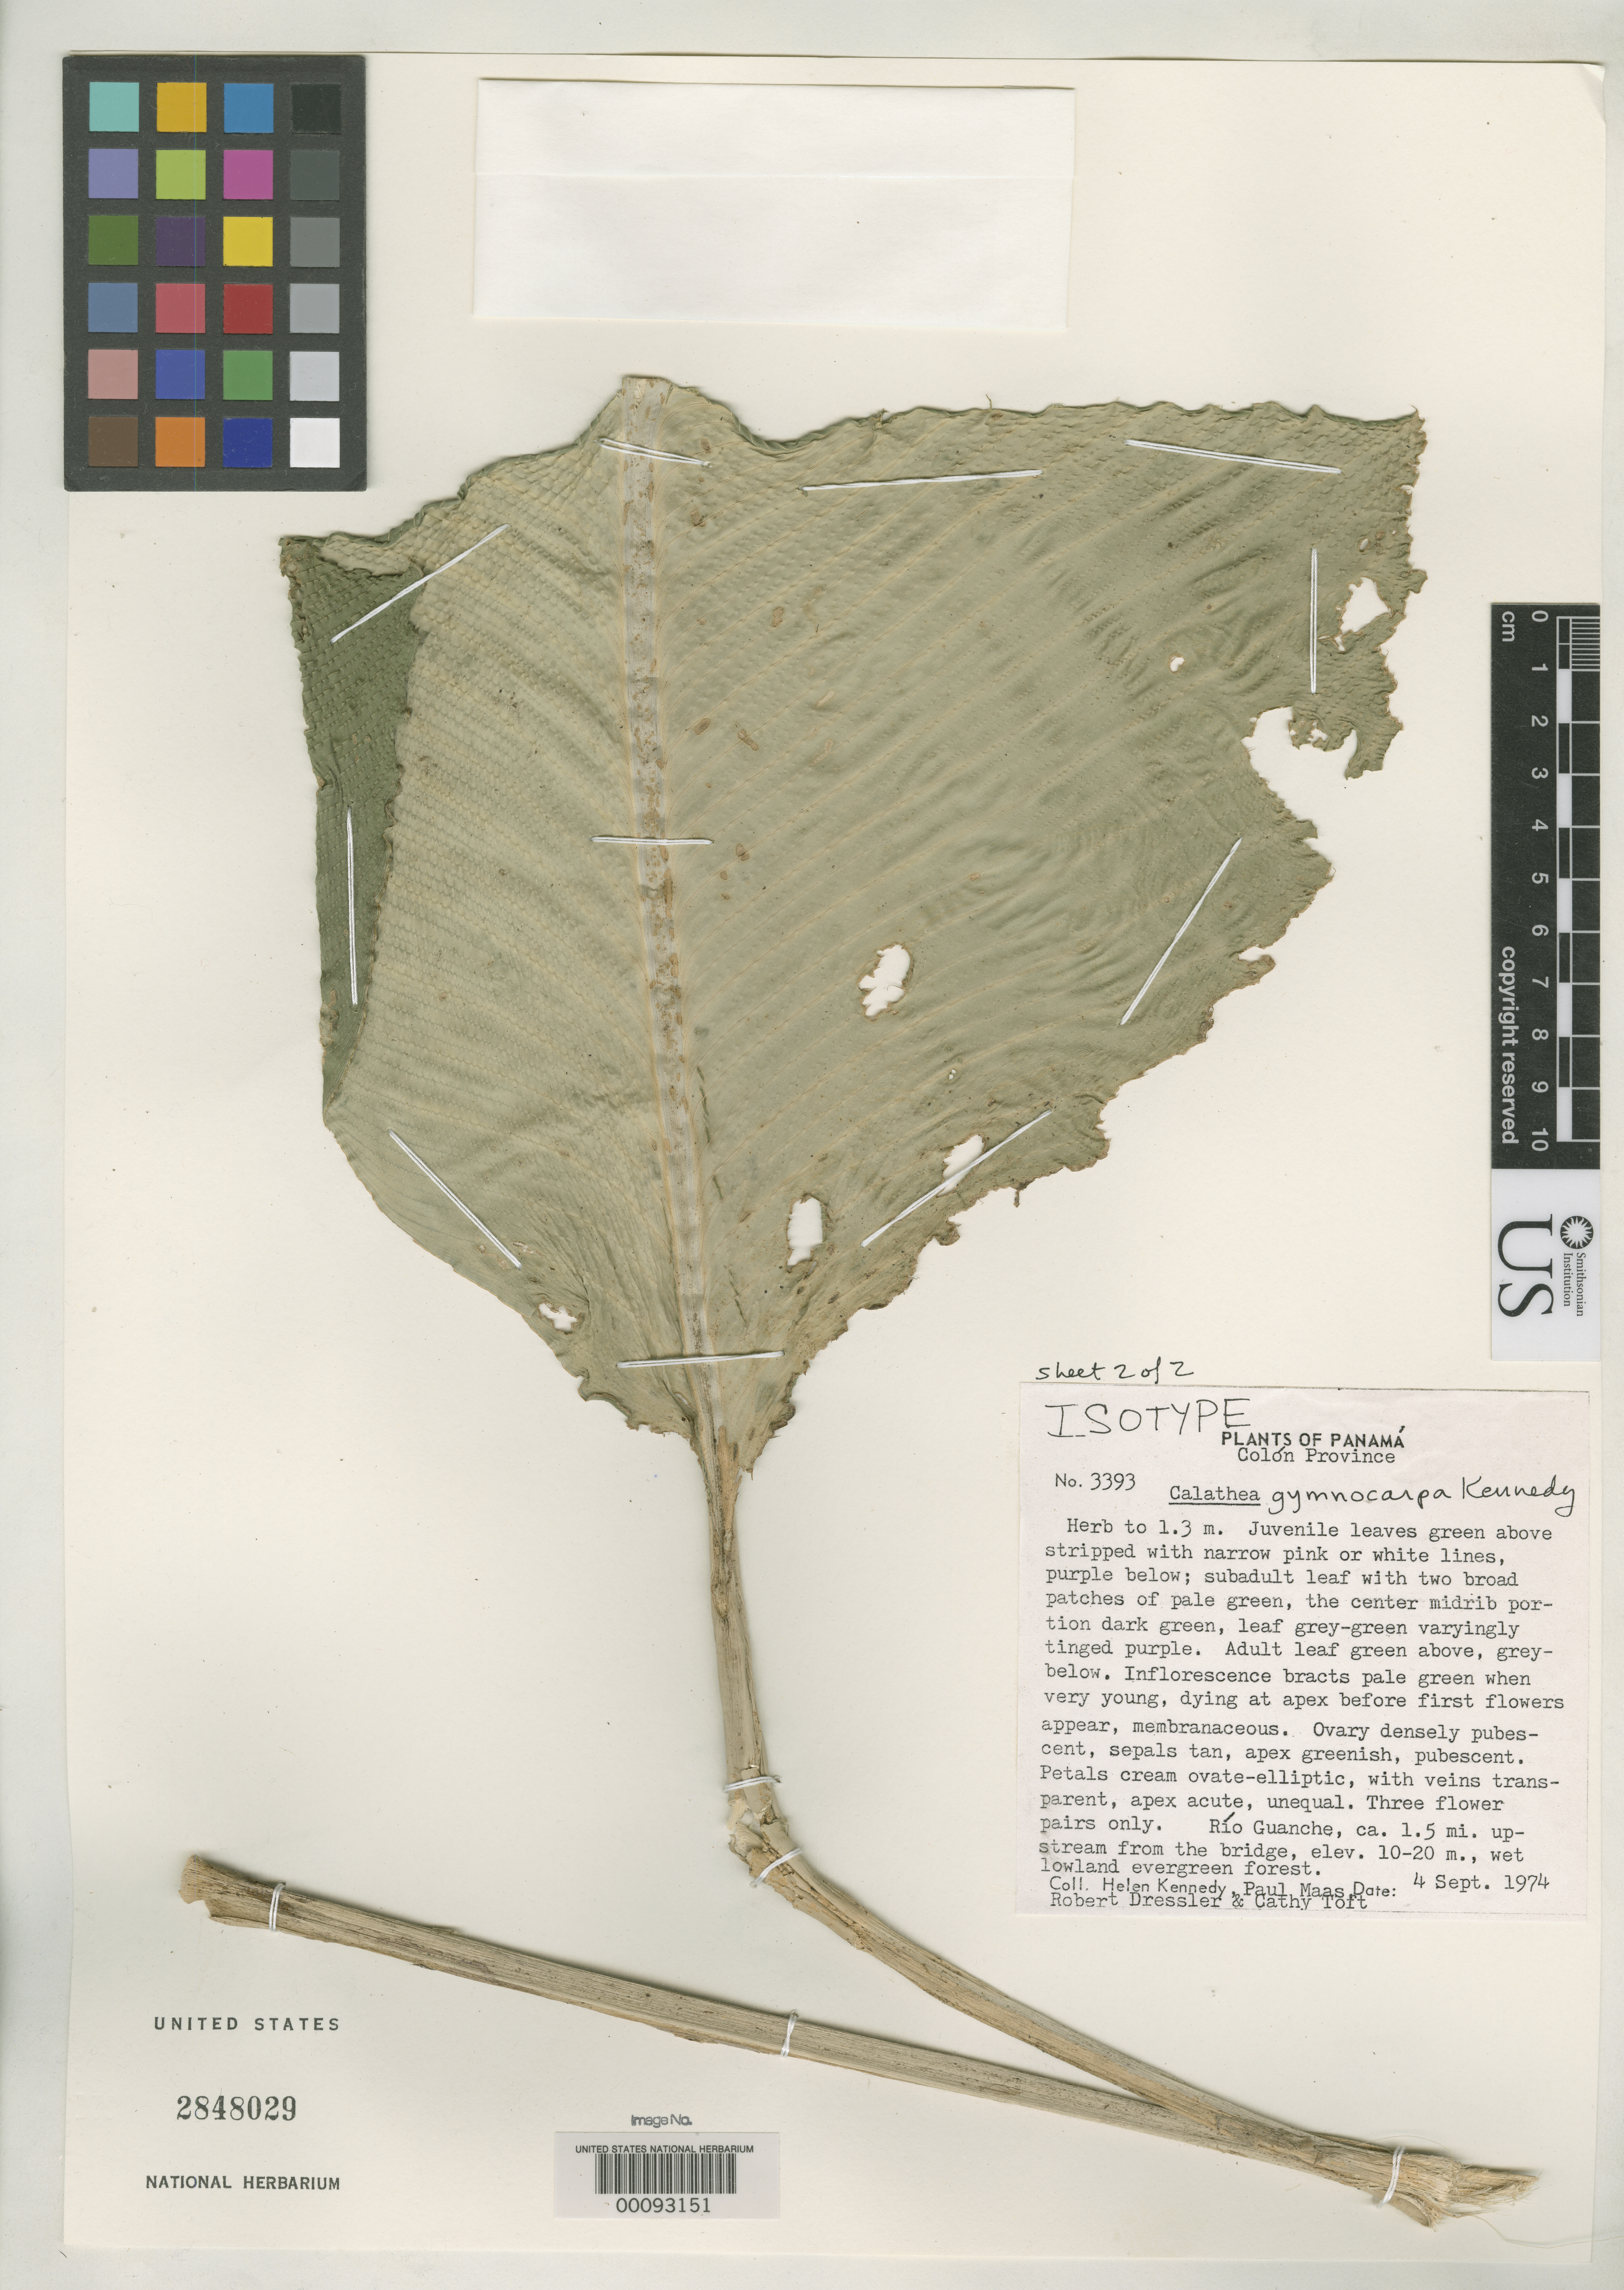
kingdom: Plantae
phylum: Tracheophyta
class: Liliopsida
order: Zingiberales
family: Marantaceae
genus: Calathea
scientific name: Calathea gymnocarpa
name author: H. Kenn.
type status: Isotype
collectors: H. Kennedy, P. Maas, R. Dressler & -. Toft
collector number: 3393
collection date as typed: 04 Sep 1974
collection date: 1974-09-04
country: Panama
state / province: Colón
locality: Rio Guanche.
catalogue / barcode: US 2848029